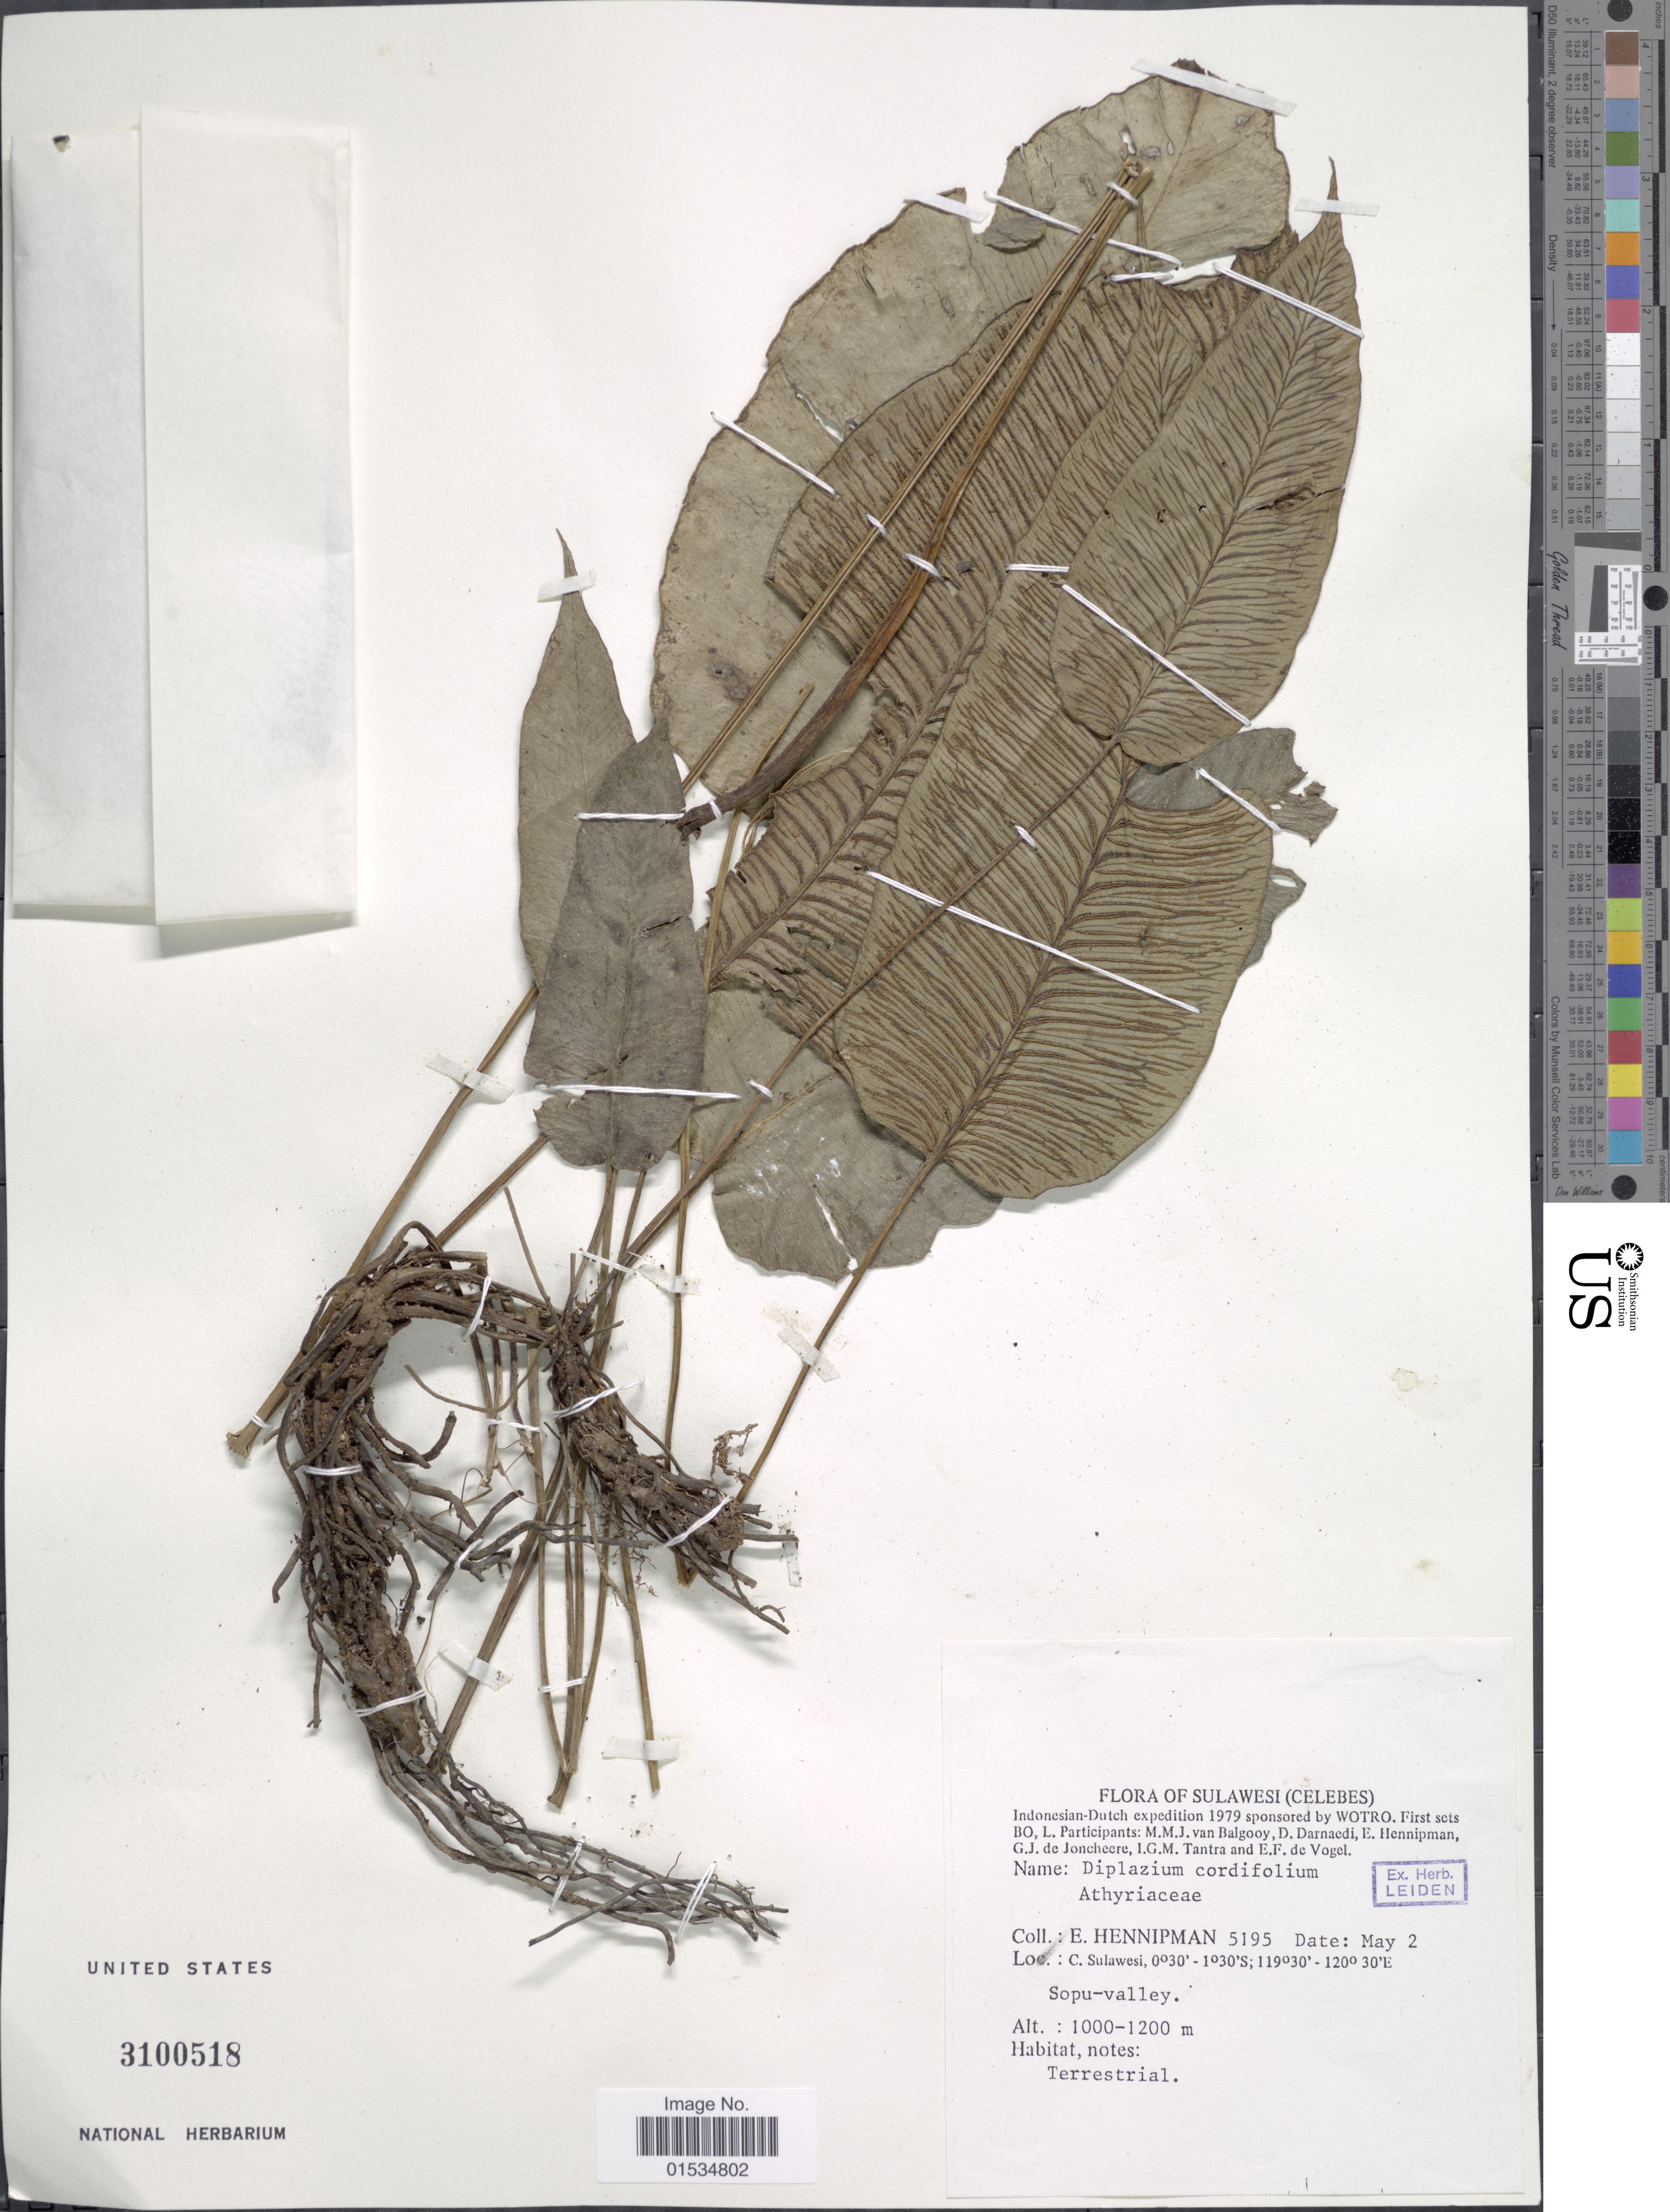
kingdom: Plantae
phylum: Tracheophyta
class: Polypodiopsida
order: Polypodiales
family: Athyriaceae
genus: Diplazium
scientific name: Diplazium cordifolium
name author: Blume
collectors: E. Hennipman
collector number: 5195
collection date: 1979-05-02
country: Indonesia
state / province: Sulawesi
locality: Celebes, C. Sulawesi, Sopu-valley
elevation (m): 1000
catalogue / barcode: US 3100518